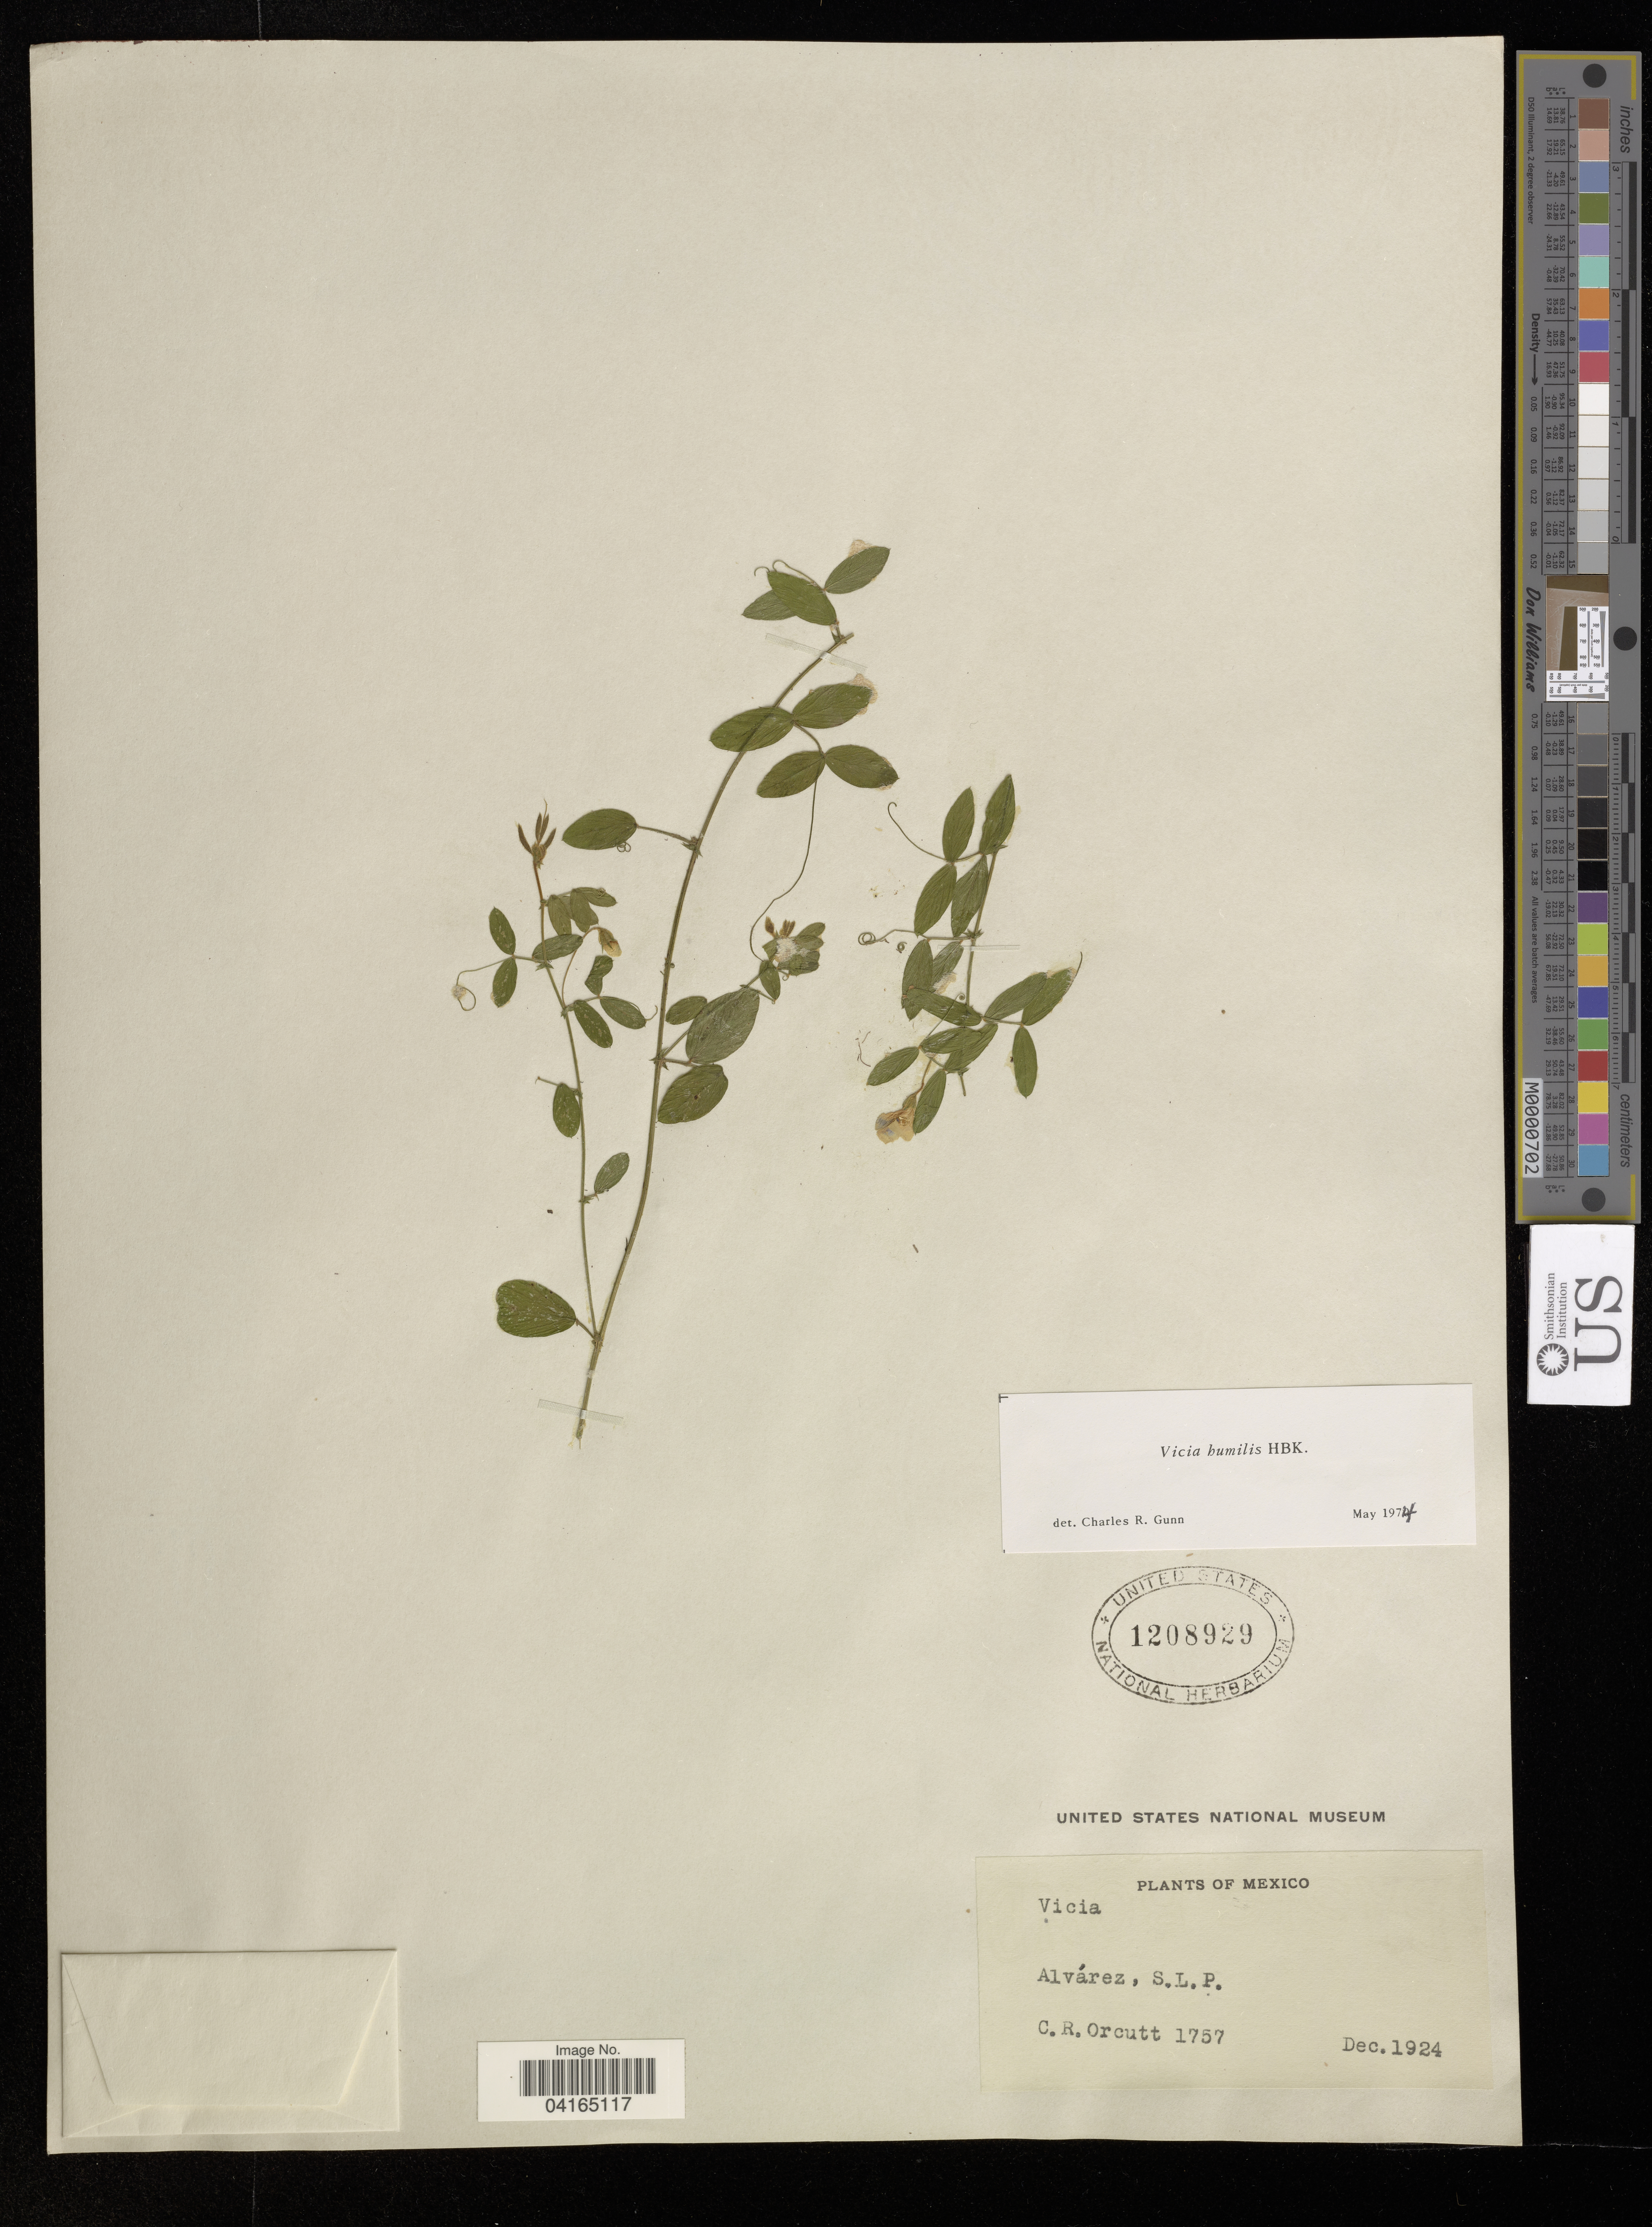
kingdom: Plantae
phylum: Tracheophyta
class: Magnoliopsida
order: Fabales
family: Fabaceae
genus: Vicia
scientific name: Vicia humilis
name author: Kunth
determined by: Hechenleitner, Paulina, RBG Edinburgh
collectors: C. R. Orcutt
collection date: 1924-12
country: Mexico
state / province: San Luis Potosí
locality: Alvarez, S.L.P.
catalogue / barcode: US 1208929